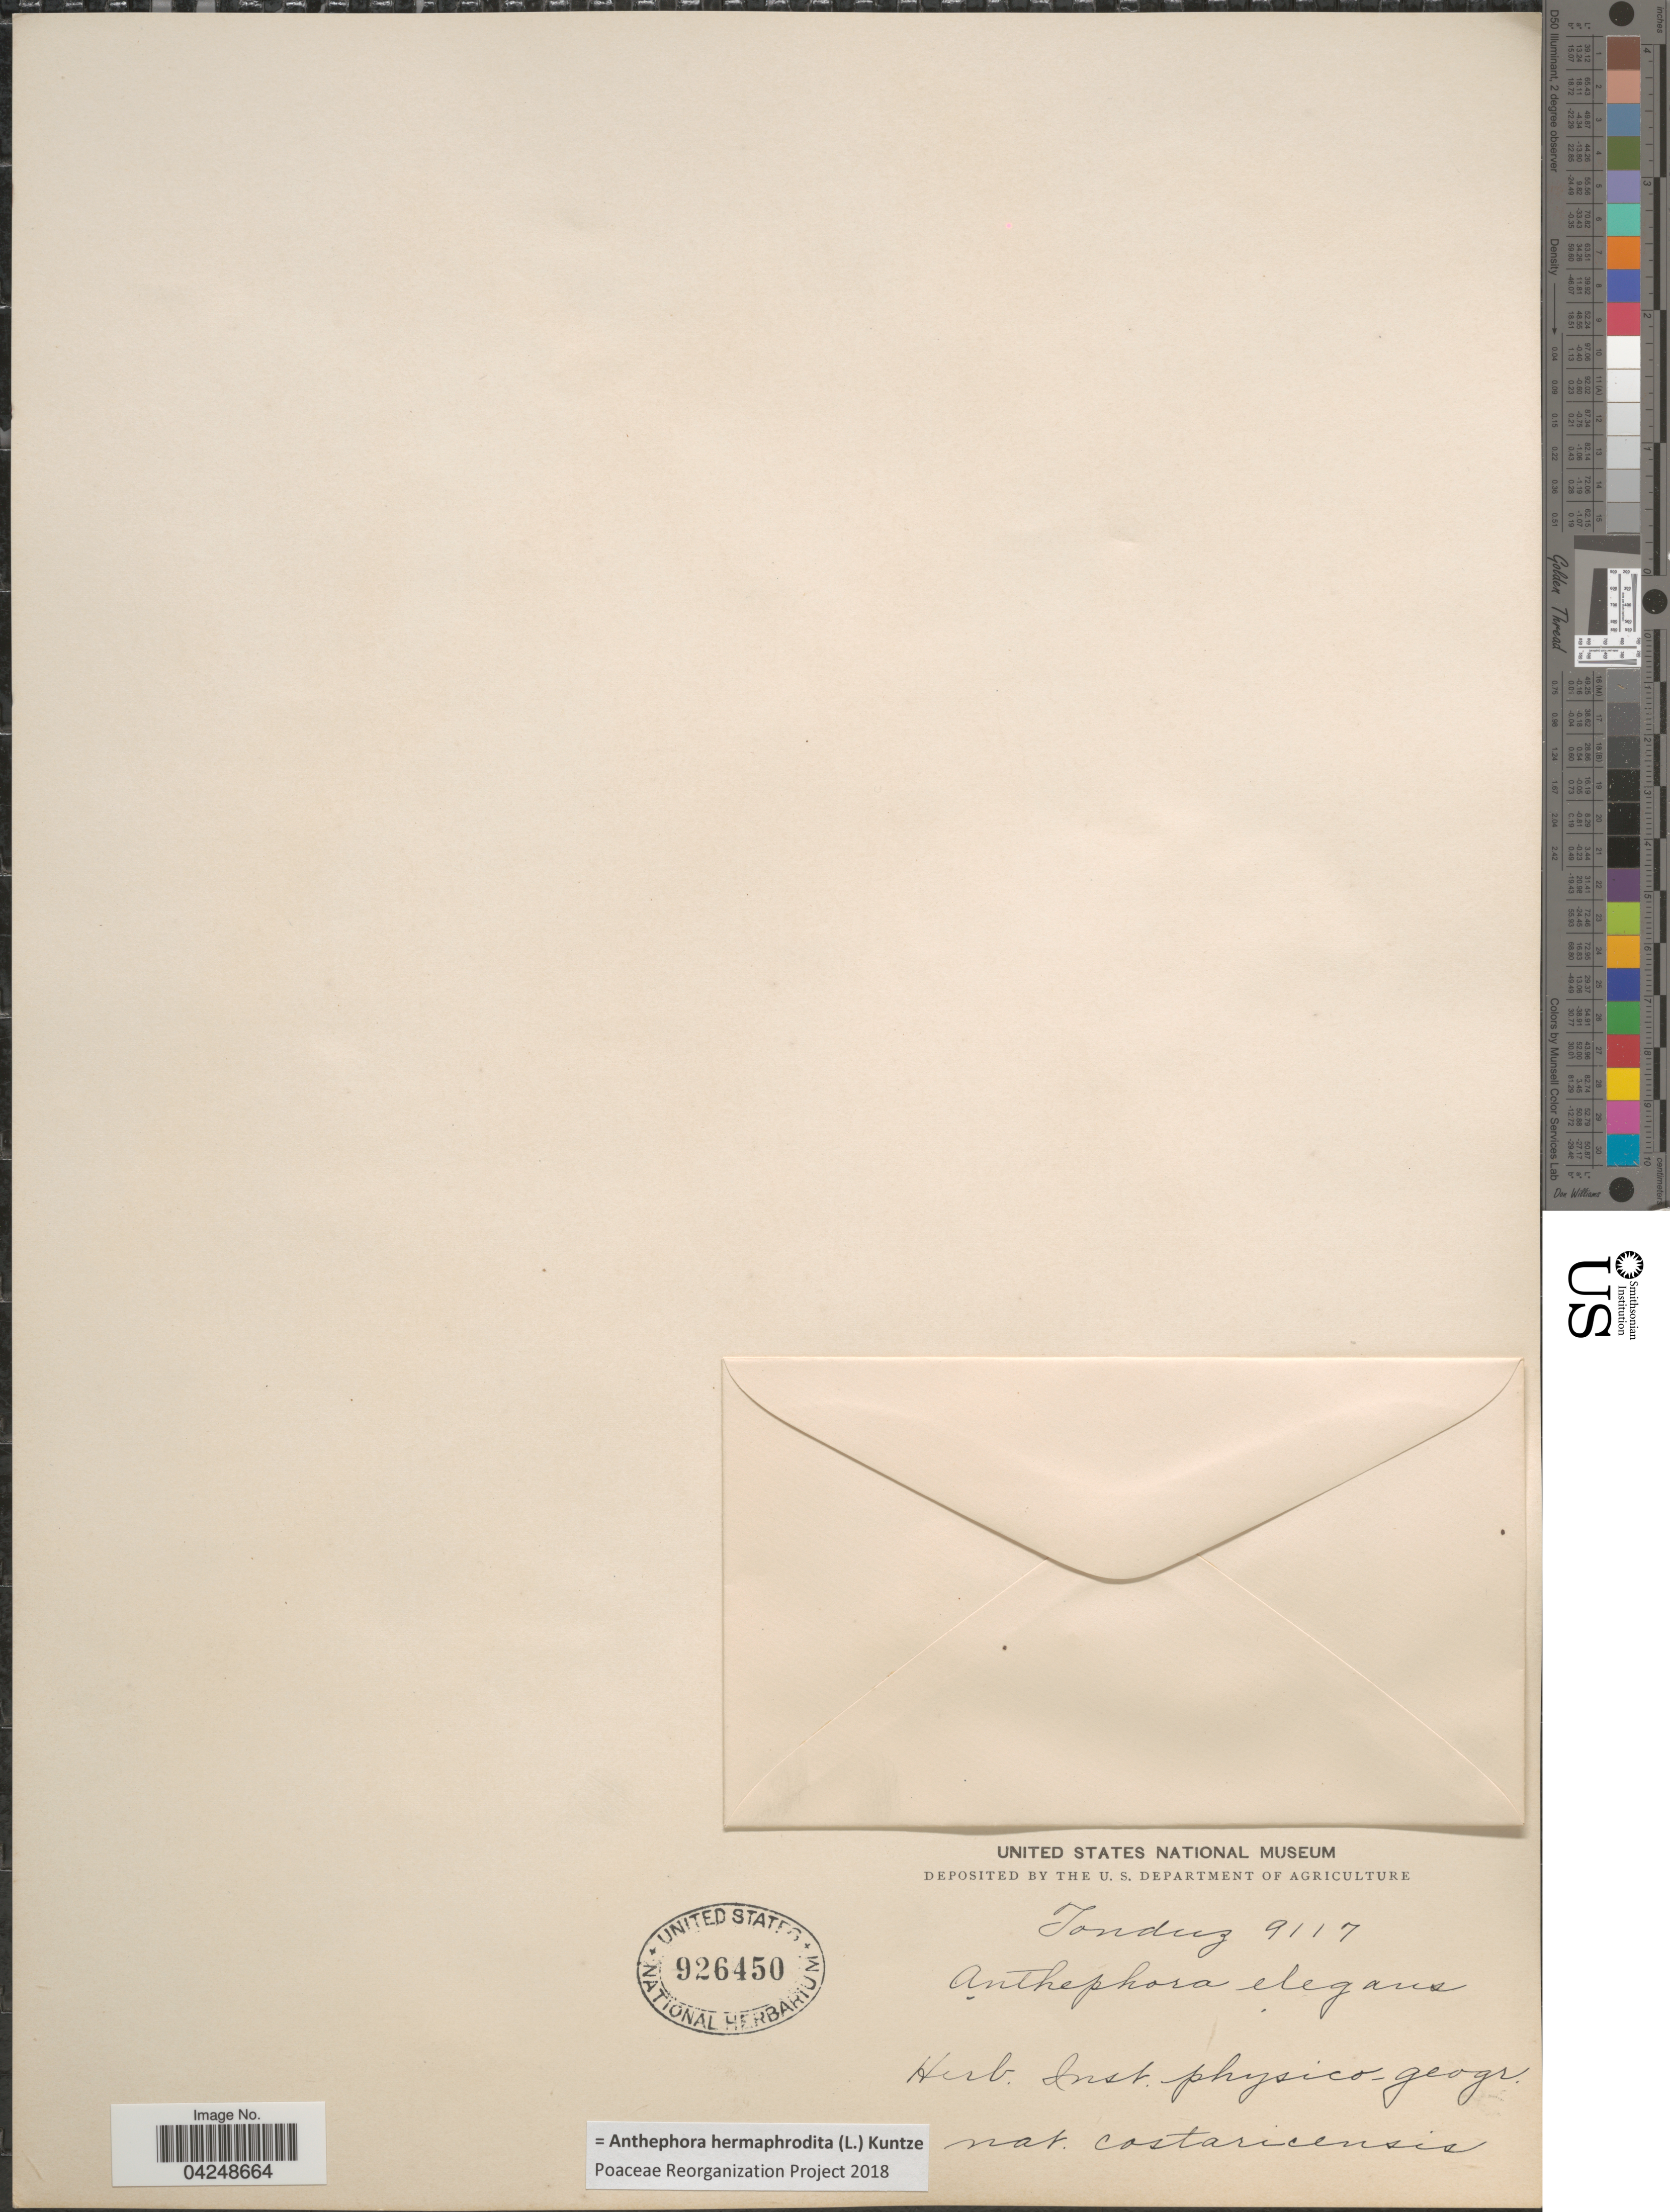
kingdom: Plantae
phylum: Tracheophyta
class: Liliopsida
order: Poales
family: Poaceae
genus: Anthephora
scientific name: Anthephora hermaphrodita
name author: (L.) Kuntze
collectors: Tonduz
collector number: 9117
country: Costa Rica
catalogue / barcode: US 926450